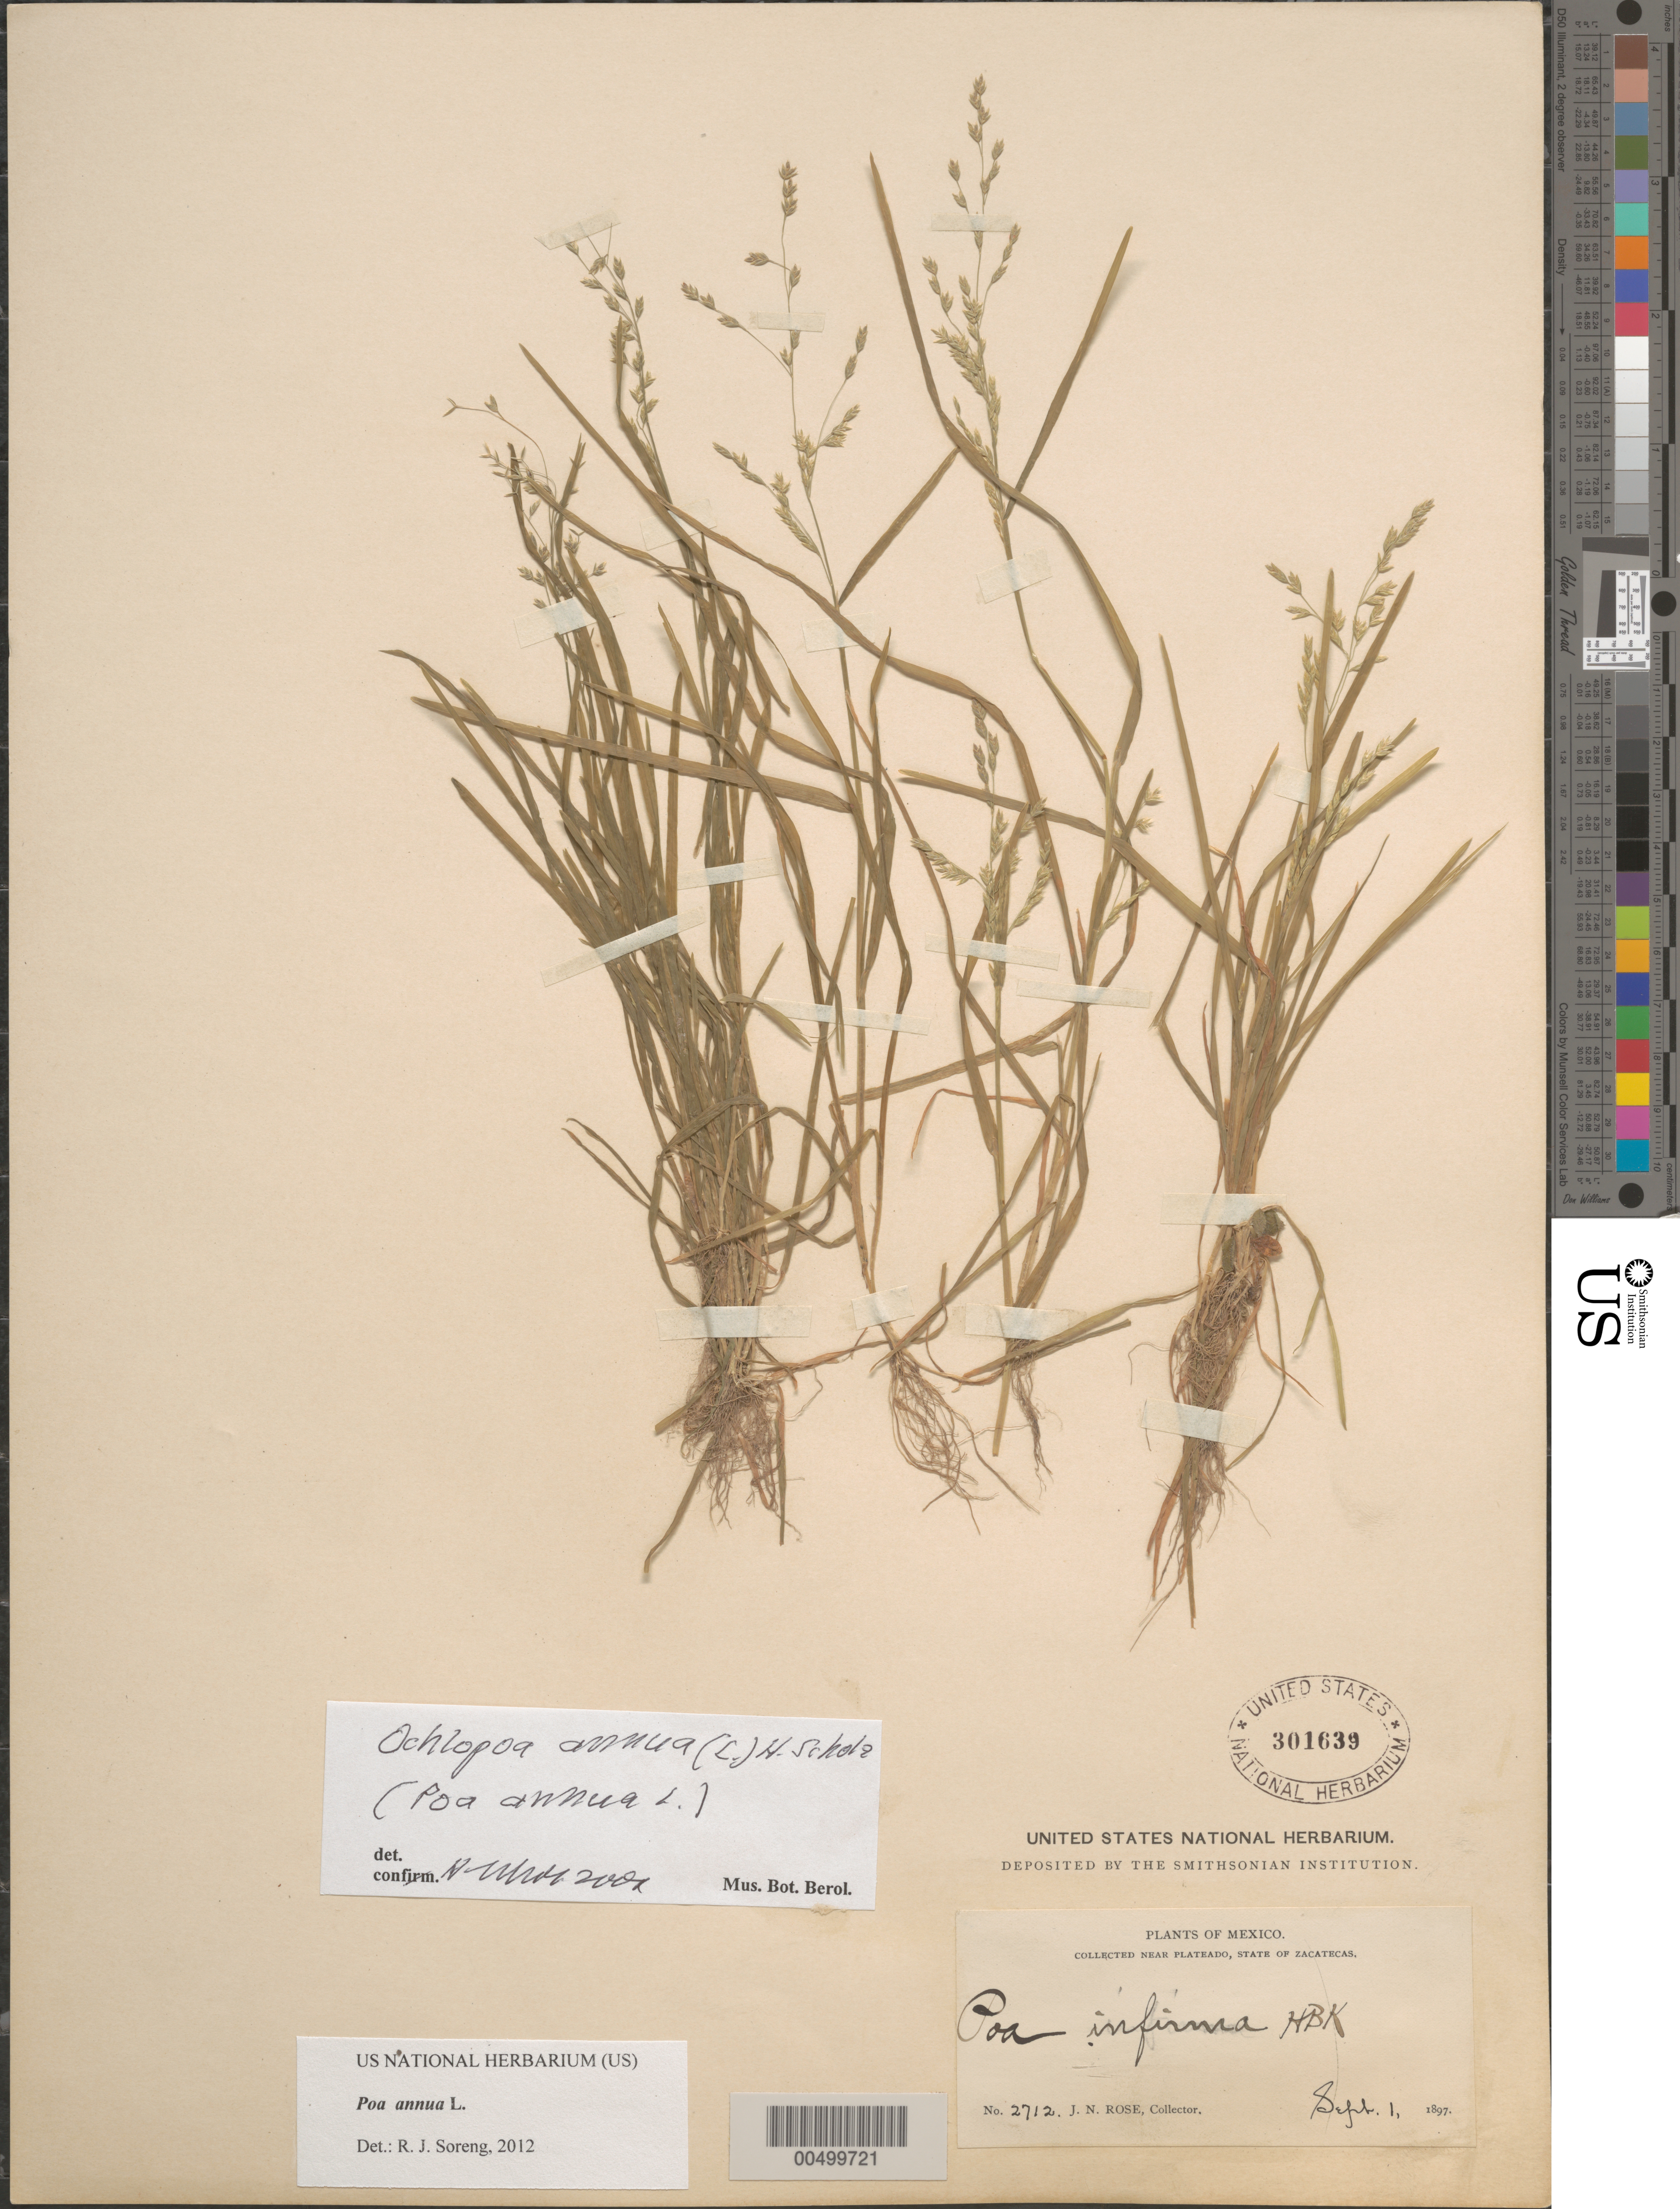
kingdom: Plantae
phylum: Tracheophyta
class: Liliopsida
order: Poales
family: Poaceae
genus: Poa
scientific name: Poa annua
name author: L.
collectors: J. N. Rose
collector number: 2712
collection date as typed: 1 Sep 1897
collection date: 1897-09-01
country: Mexico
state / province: Zacatecas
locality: Near Plateado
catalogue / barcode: US 301639